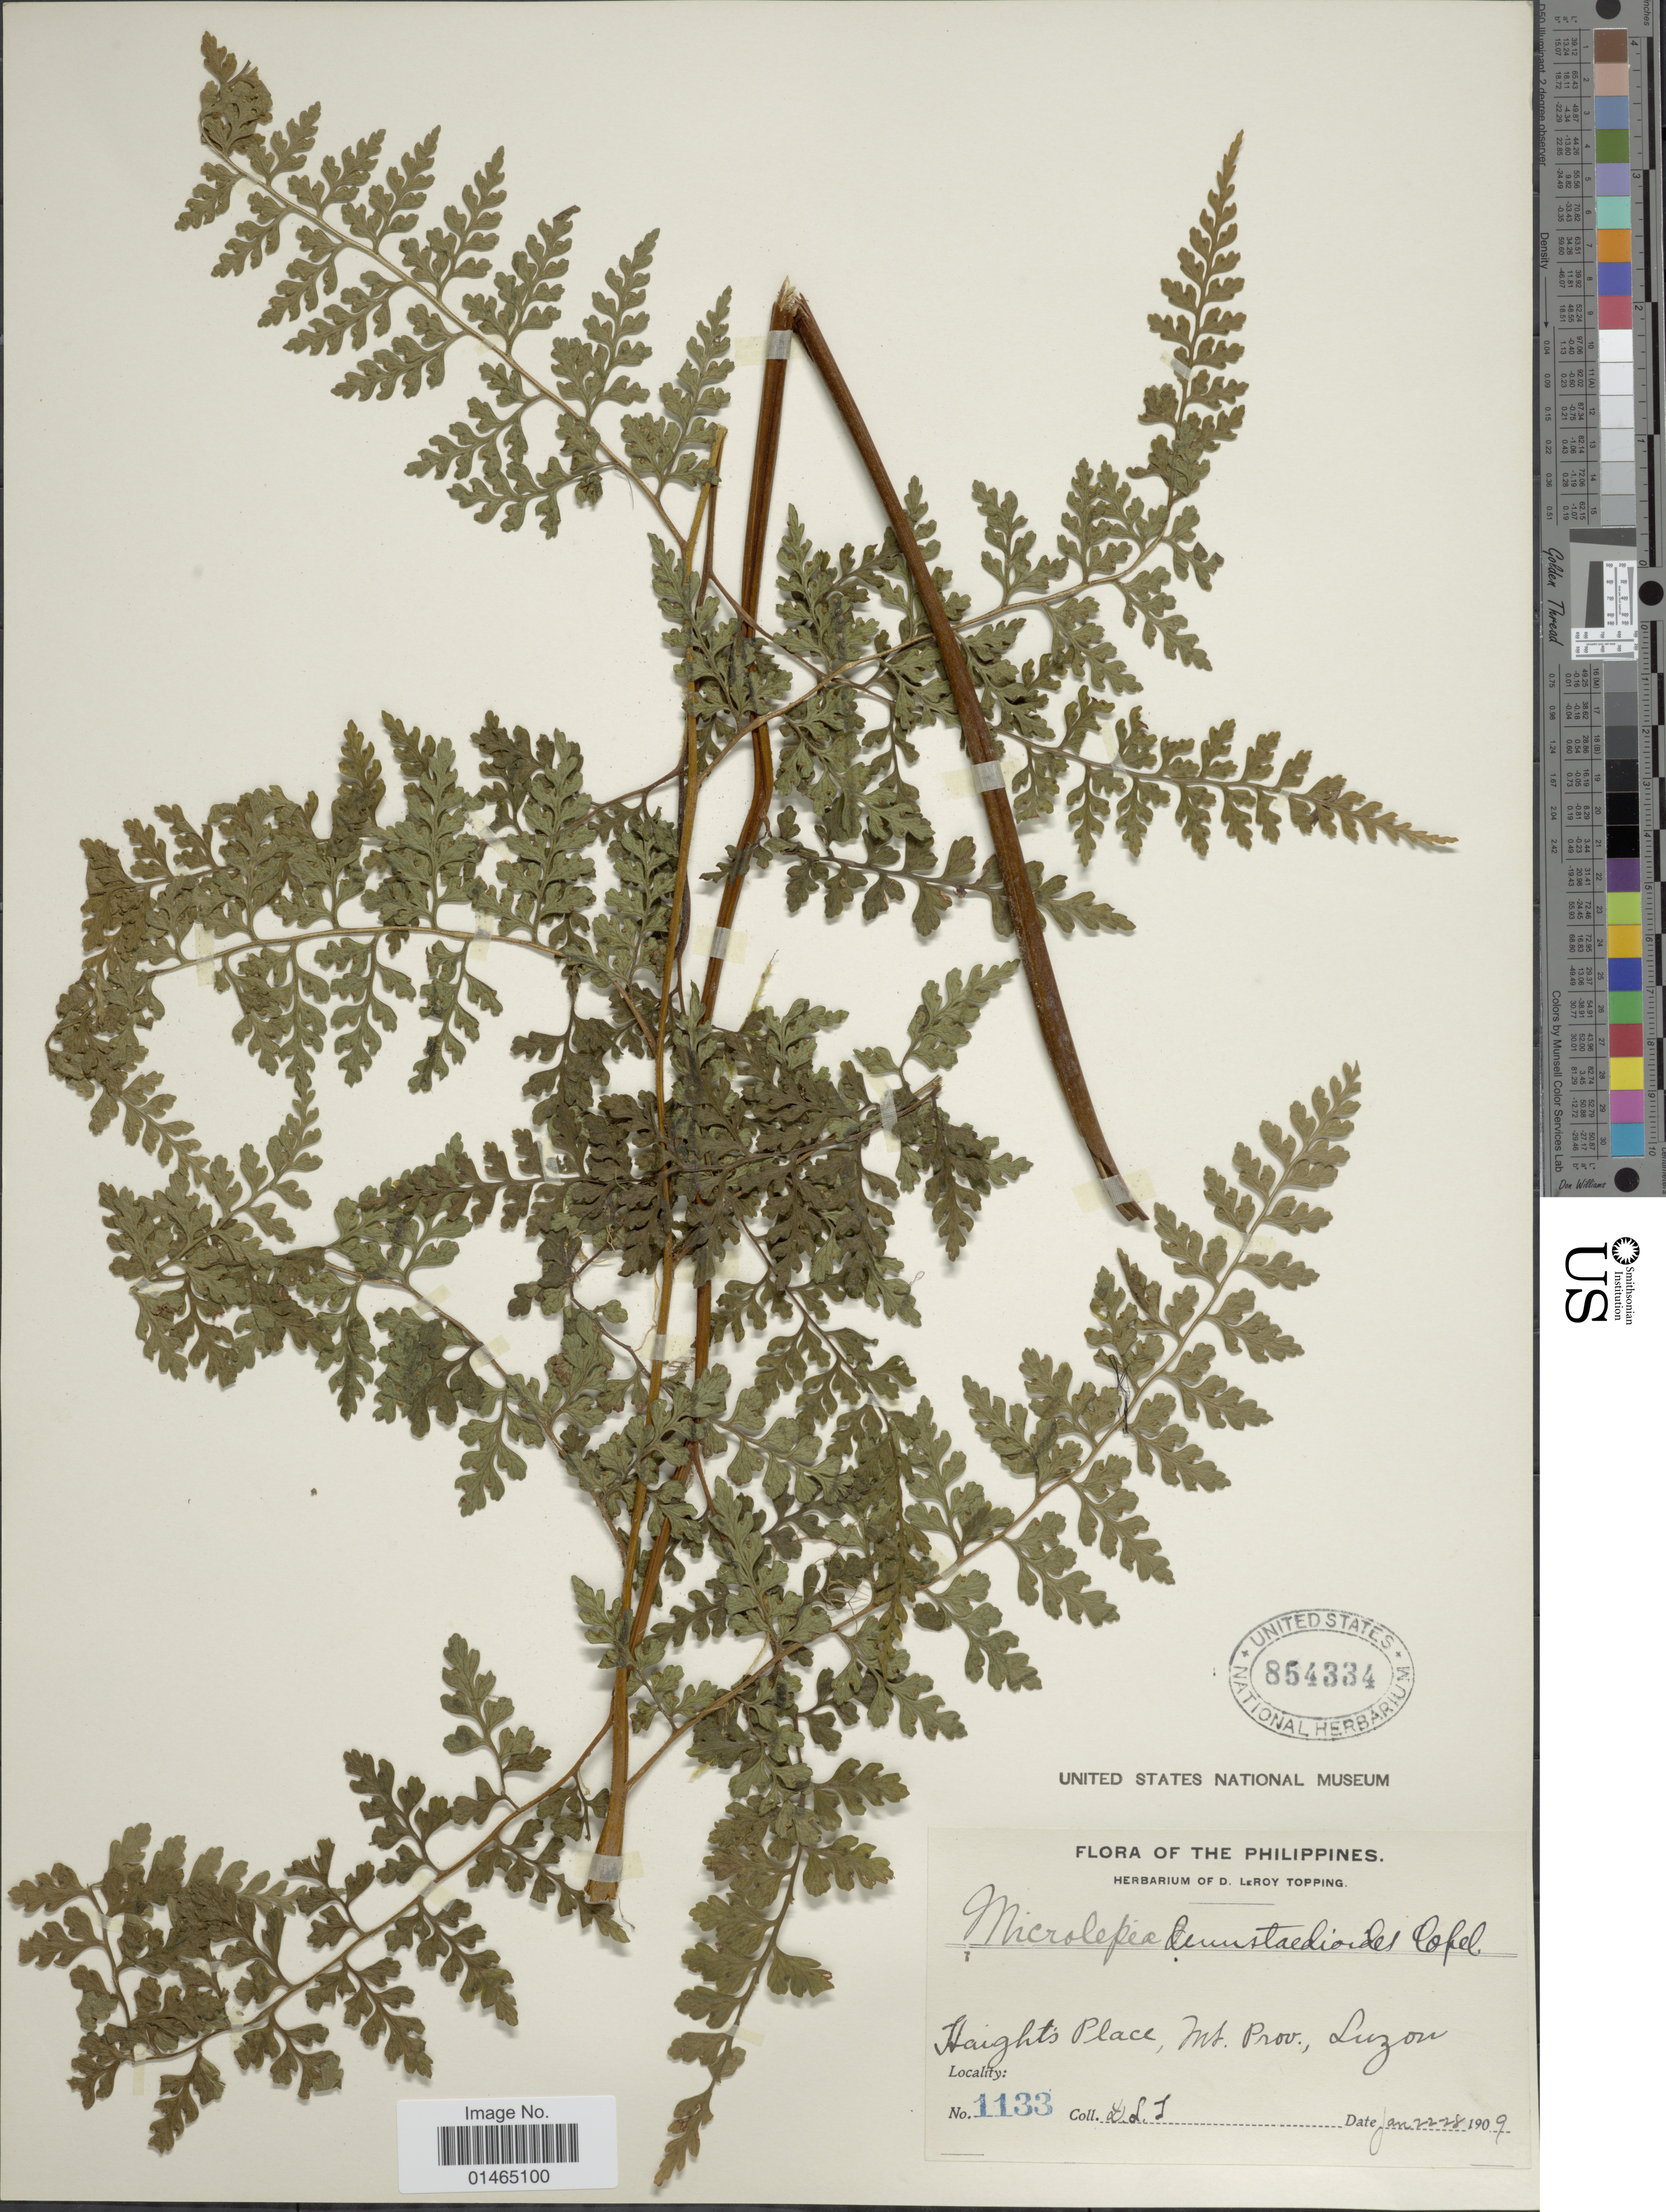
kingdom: Plantae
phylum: Tracheophyta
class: Polypodiopsida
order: Polypodiales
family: Dennstaedtiaceae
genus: Dennstaedtia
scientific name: Dennstaedtia dennstaedtioides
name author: (Copel.) Copel.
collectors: D. L. Topping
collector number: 1133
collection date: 1909-01-22/1909-01-28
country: Philippines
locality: Haights Place, Mt. Prov., Luzon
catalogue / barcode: US 854334